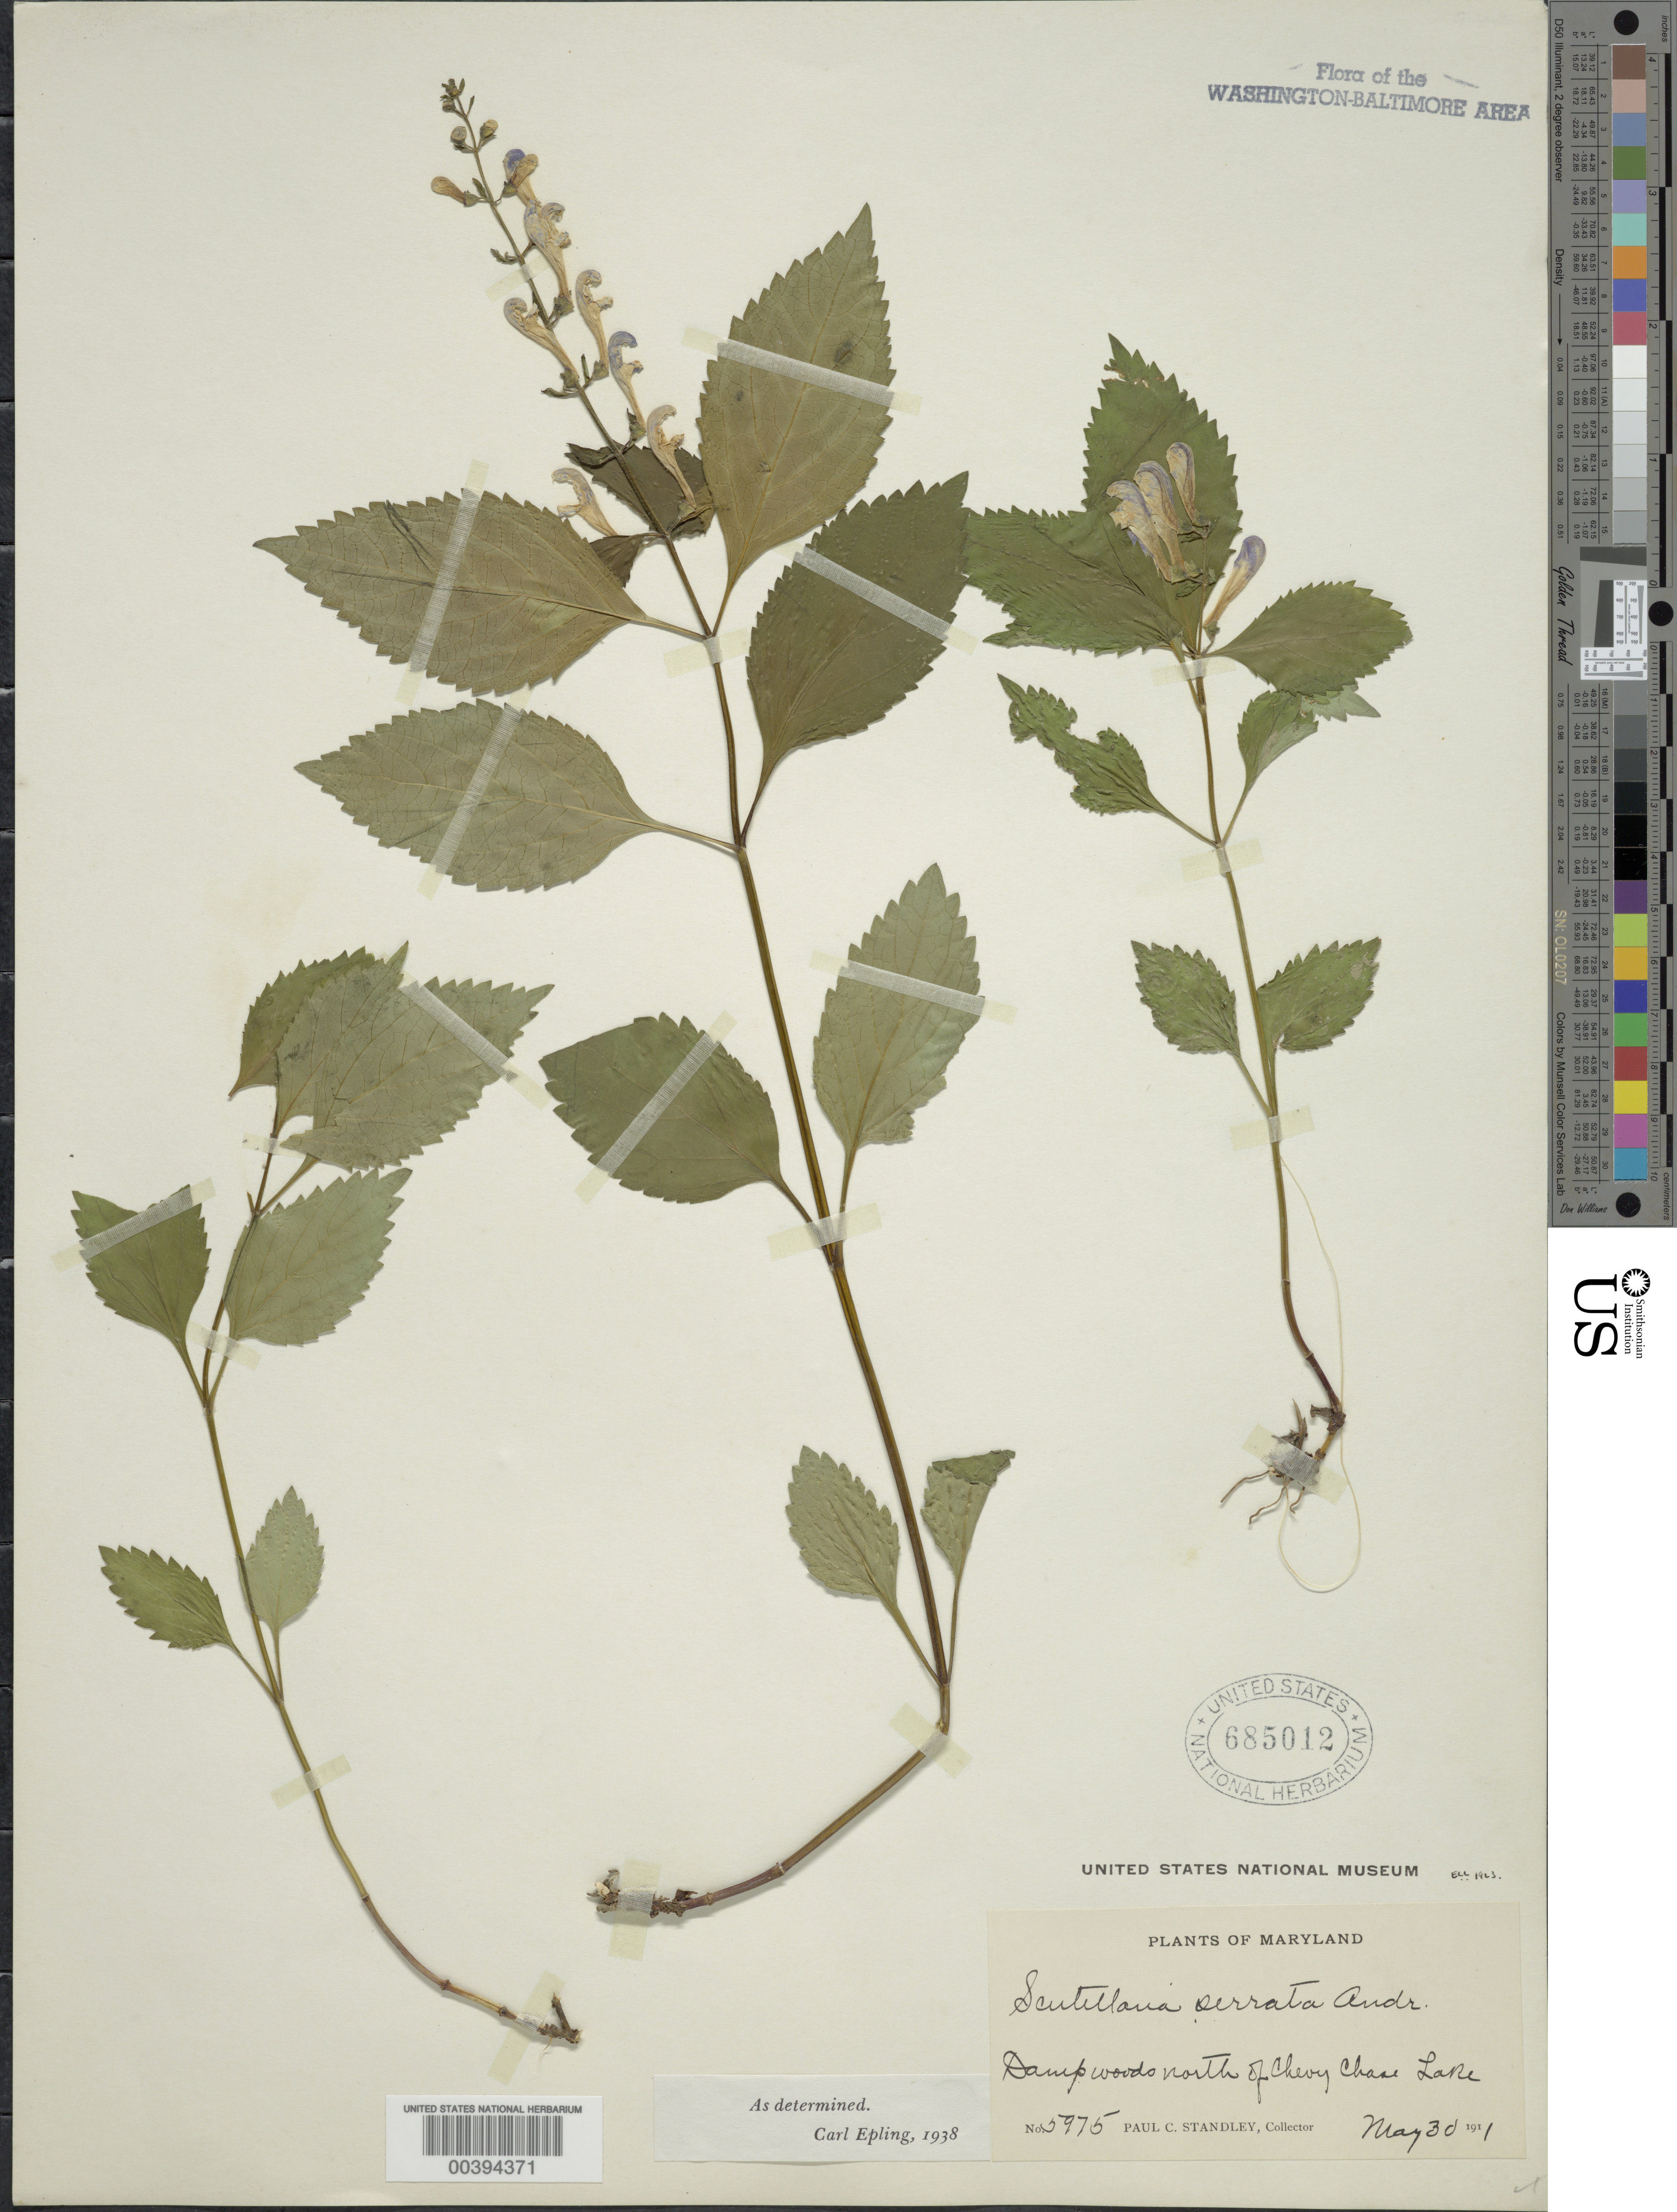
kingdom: Plantae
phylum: Tracheophyta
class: Magnoliopsida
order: Lamiales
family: Lamiaceae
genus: Scutellaria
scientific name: Scutellaria serrata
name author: Andrews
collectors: P. C. Standley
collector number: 5975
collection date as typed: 30 May 1911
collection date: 1911-05-30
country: United States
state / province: Maryland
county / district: Montgomery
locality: North of Chevy Chase Lake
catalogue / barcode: US 685012